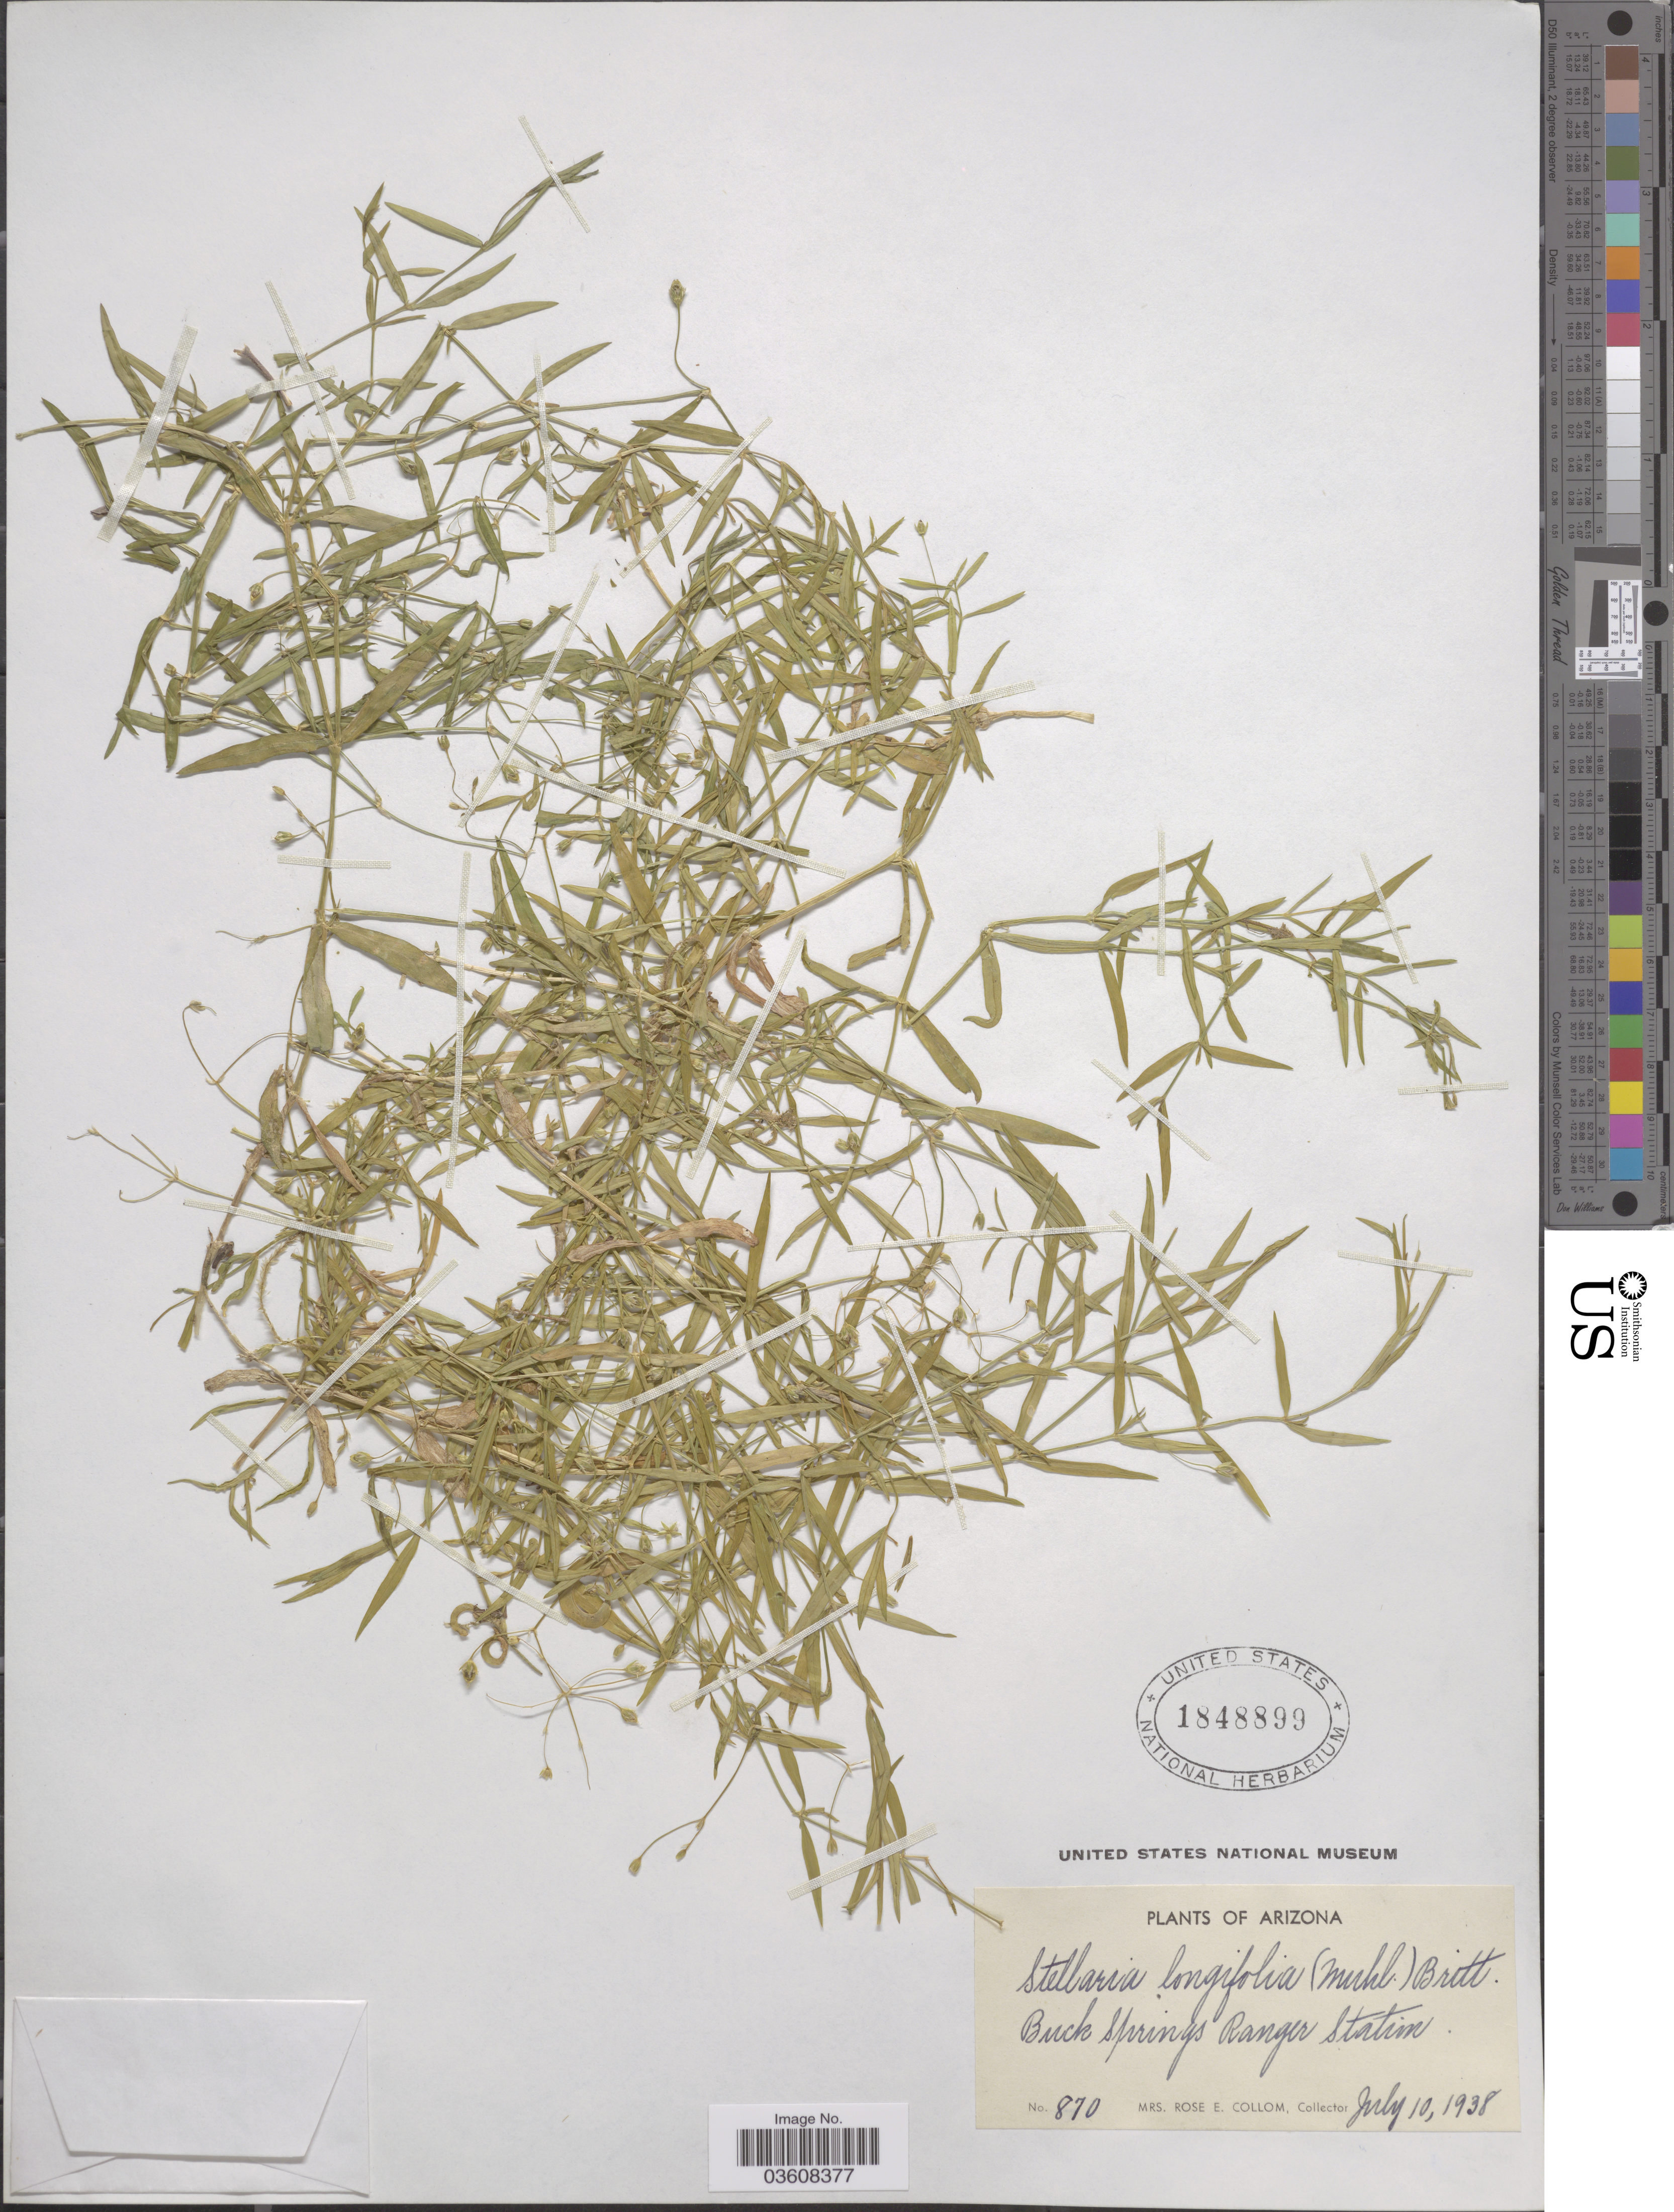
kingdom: Plantae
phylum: Tracheophyta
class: Magnoliopsida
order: Caryophyllales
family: Caryophyllaceae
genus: Stellaria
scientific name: Stellaria longifolia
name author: Muhl. ex Willd.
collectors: R. E. Collom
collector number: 870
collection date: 1938-07-10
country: United States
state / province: Arizona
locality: Buck springs Ranger Station.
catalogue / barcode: US 1848899